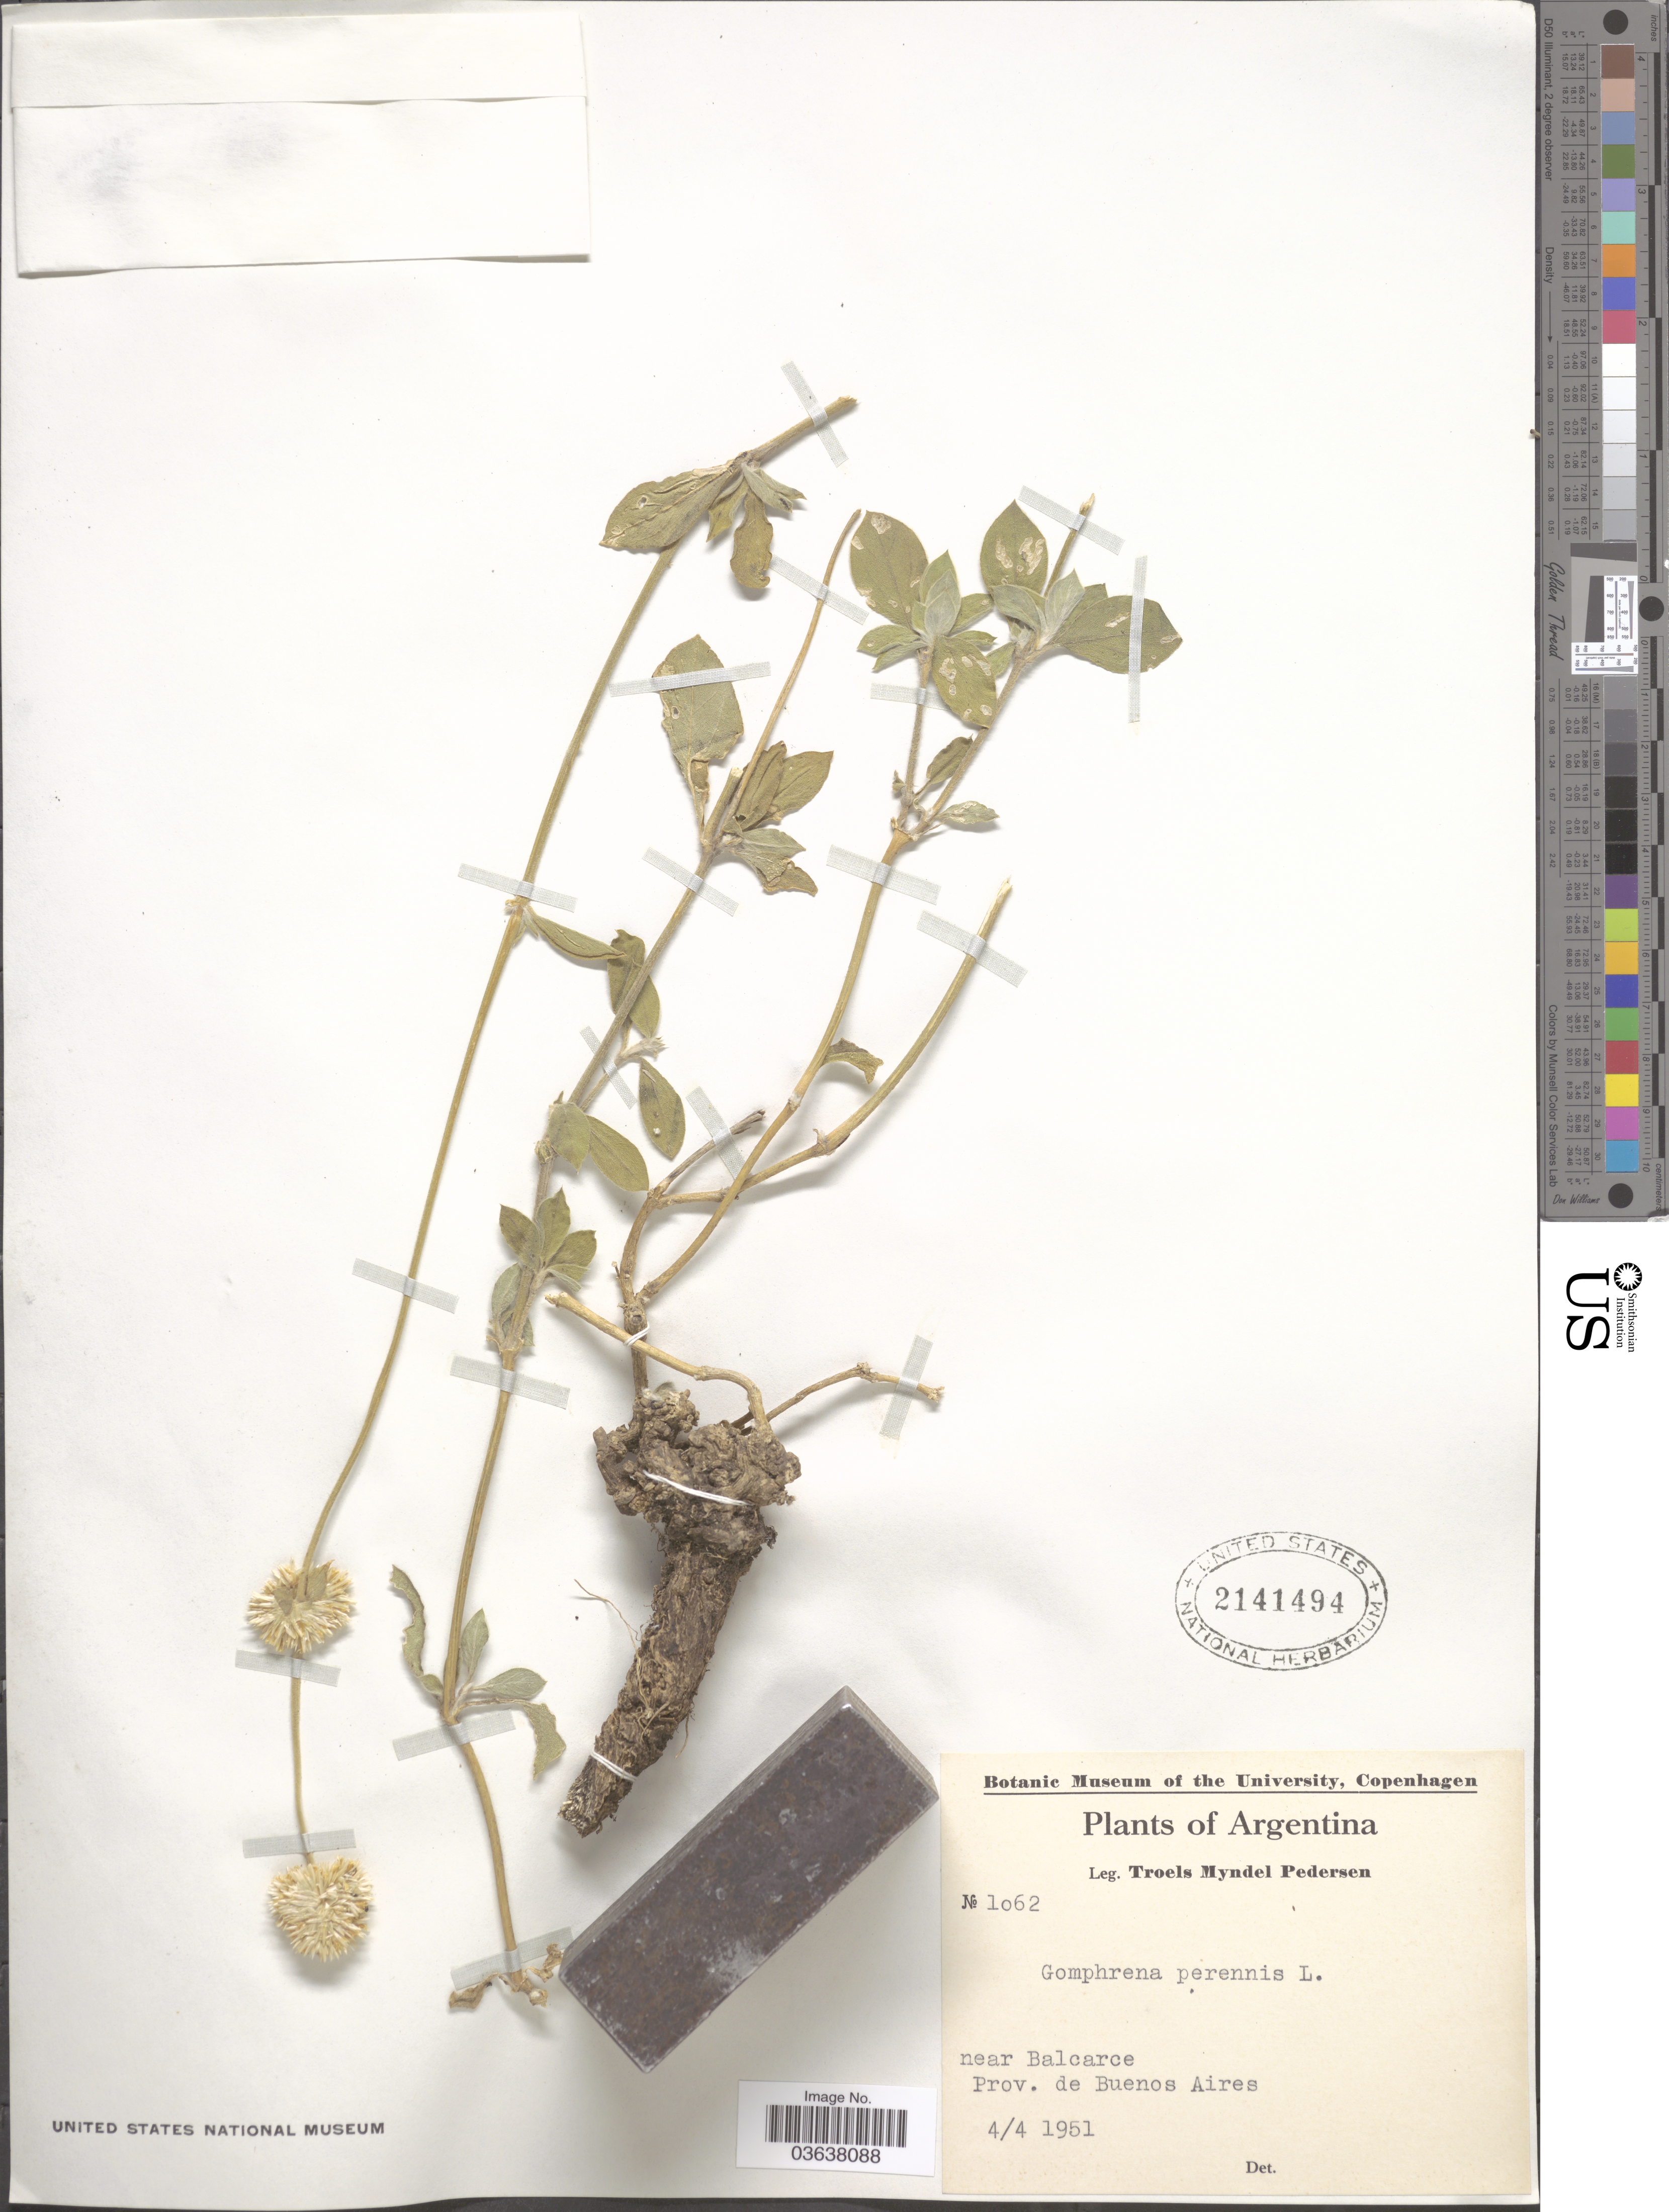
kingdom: Plantae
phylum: Tracheophyta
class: Magnoliopsida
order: Caryophyllales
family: Amaranthaceae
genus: Gomphrena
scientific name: Gomphrena perennis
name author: L.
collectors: T. Pederson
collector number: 1062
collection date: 1951-04-04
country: Argentina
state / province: Buenos Aires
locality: Near Balcarce.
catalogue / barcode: US 2141494